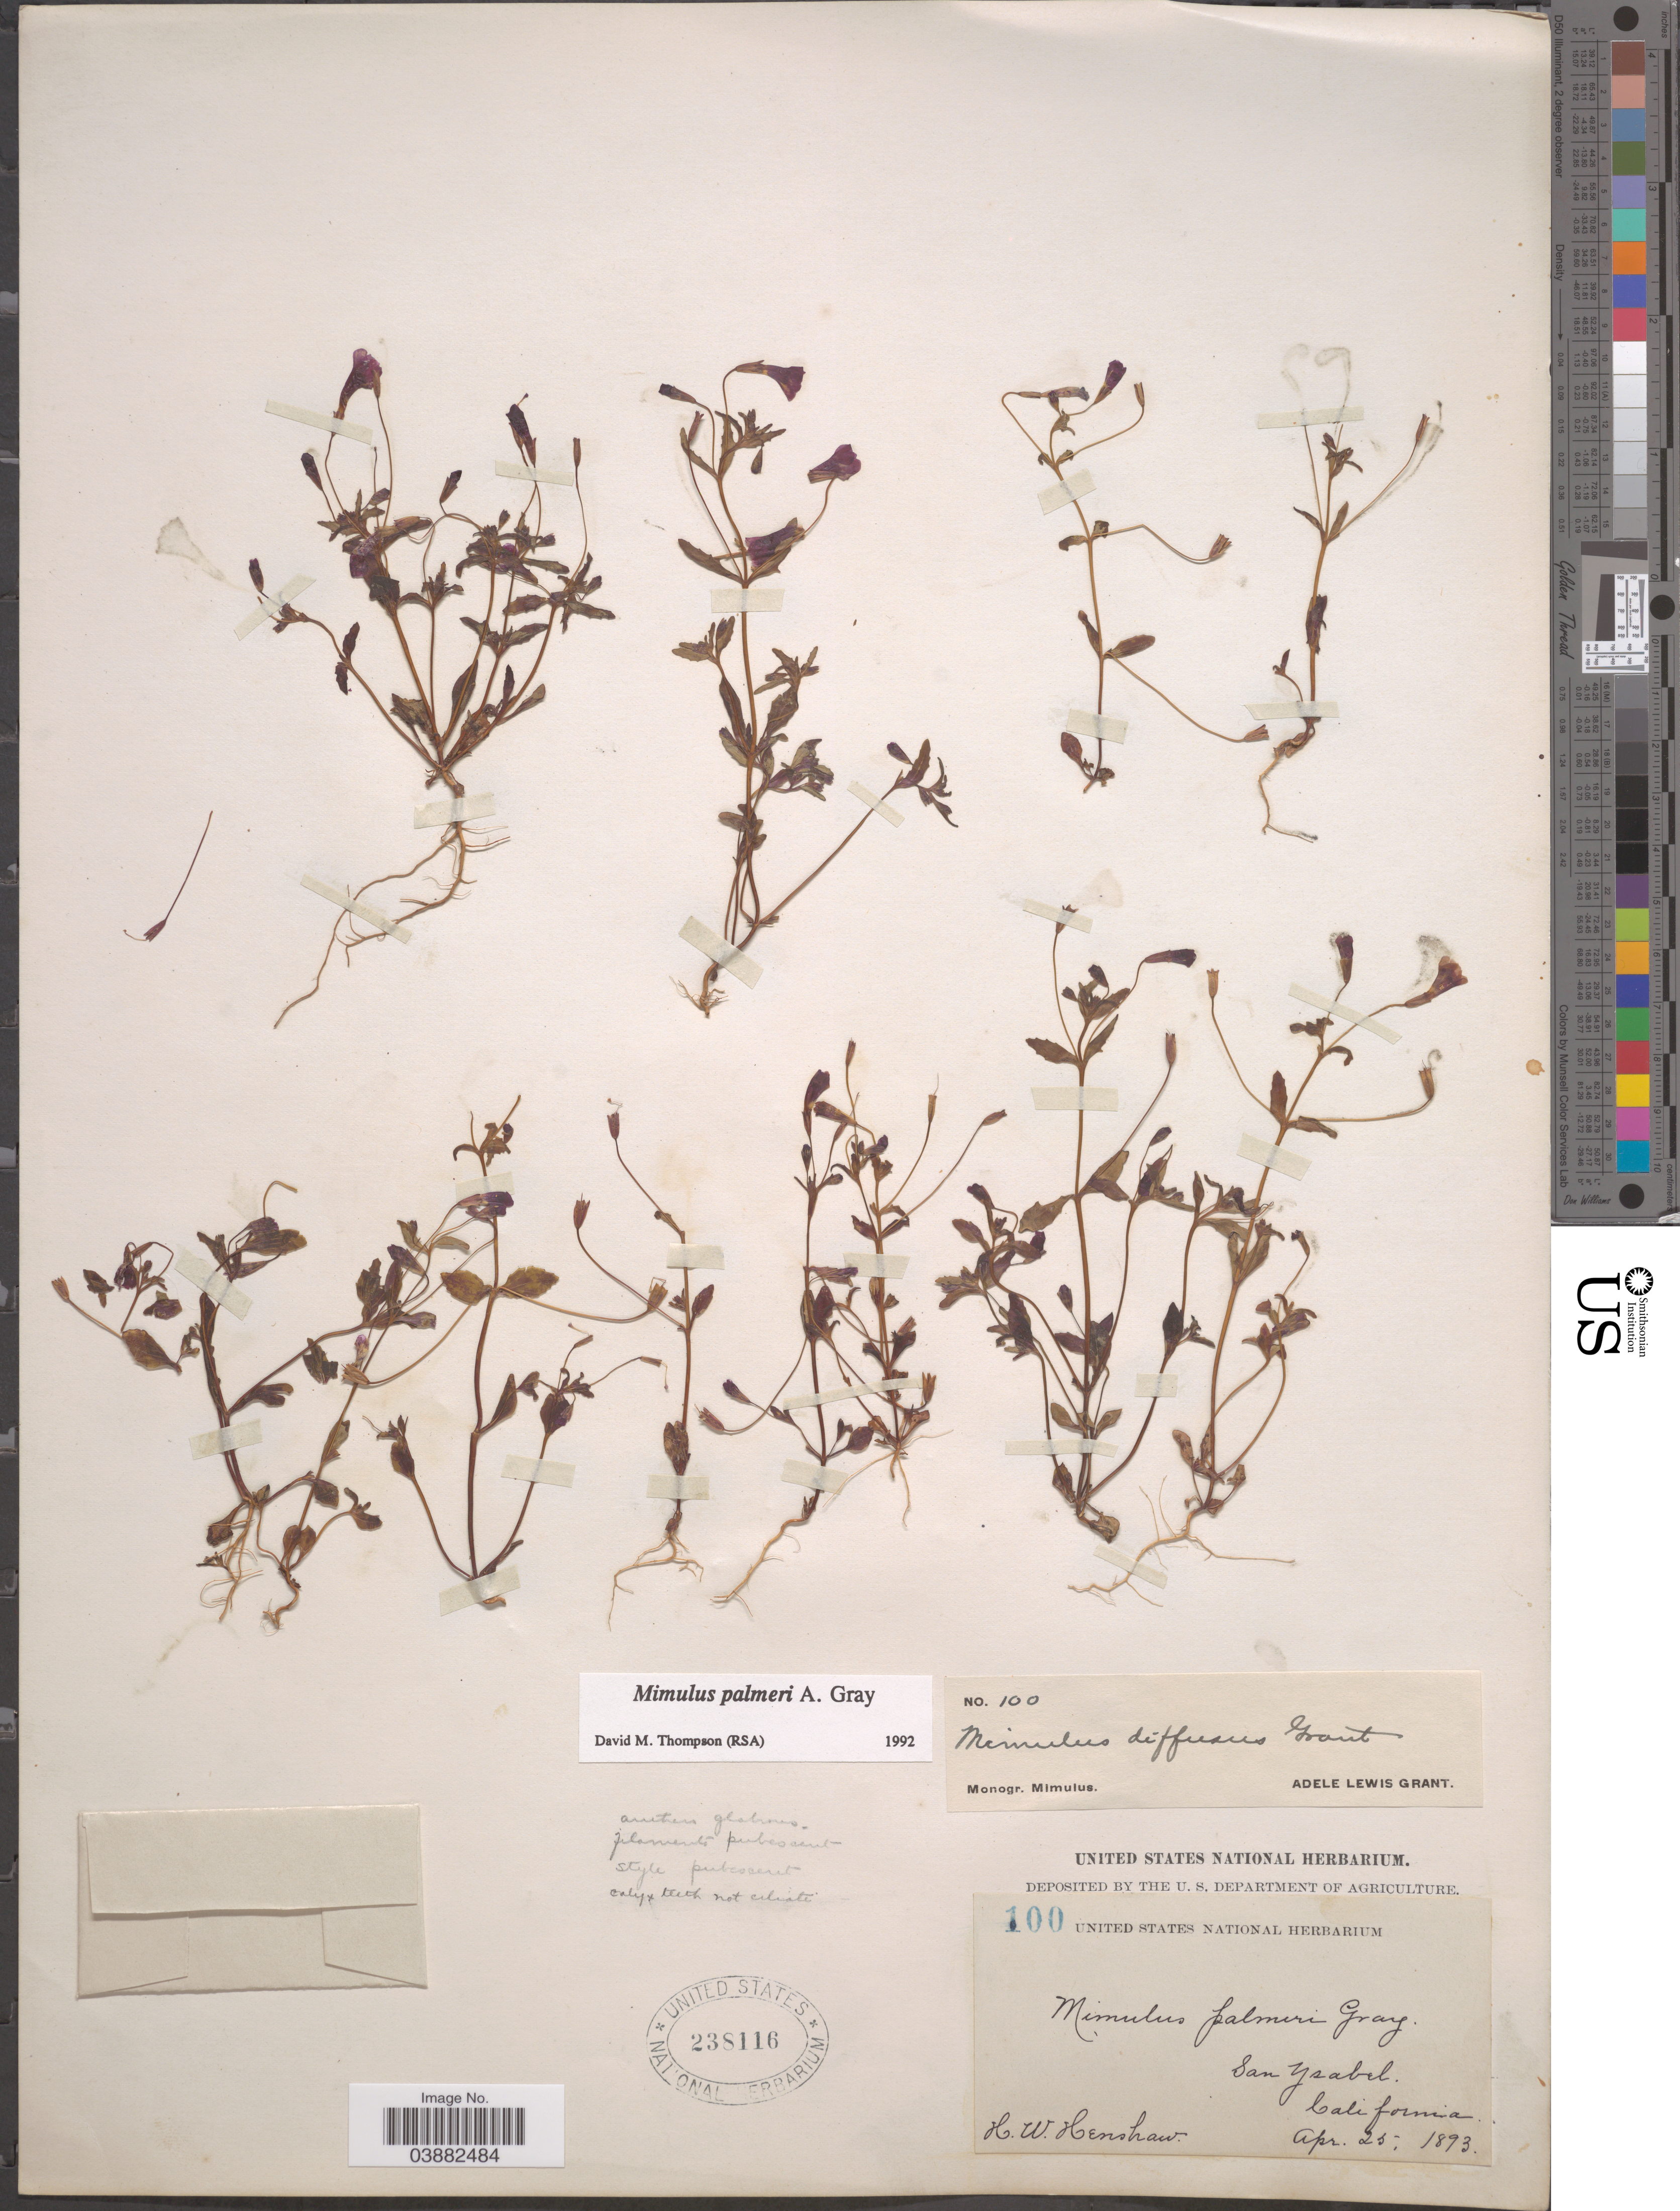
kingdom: Plantae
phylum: Tracheophyta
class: Magnoliopsida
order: Lamiales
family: Phrymaceae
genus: Mimulus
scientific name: Mimulus palmeri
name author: A. Gray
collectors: H. Henshaw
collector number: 100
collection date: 1893-04-25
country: United States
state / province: California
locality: San Ysabel.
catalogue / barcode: US 238116